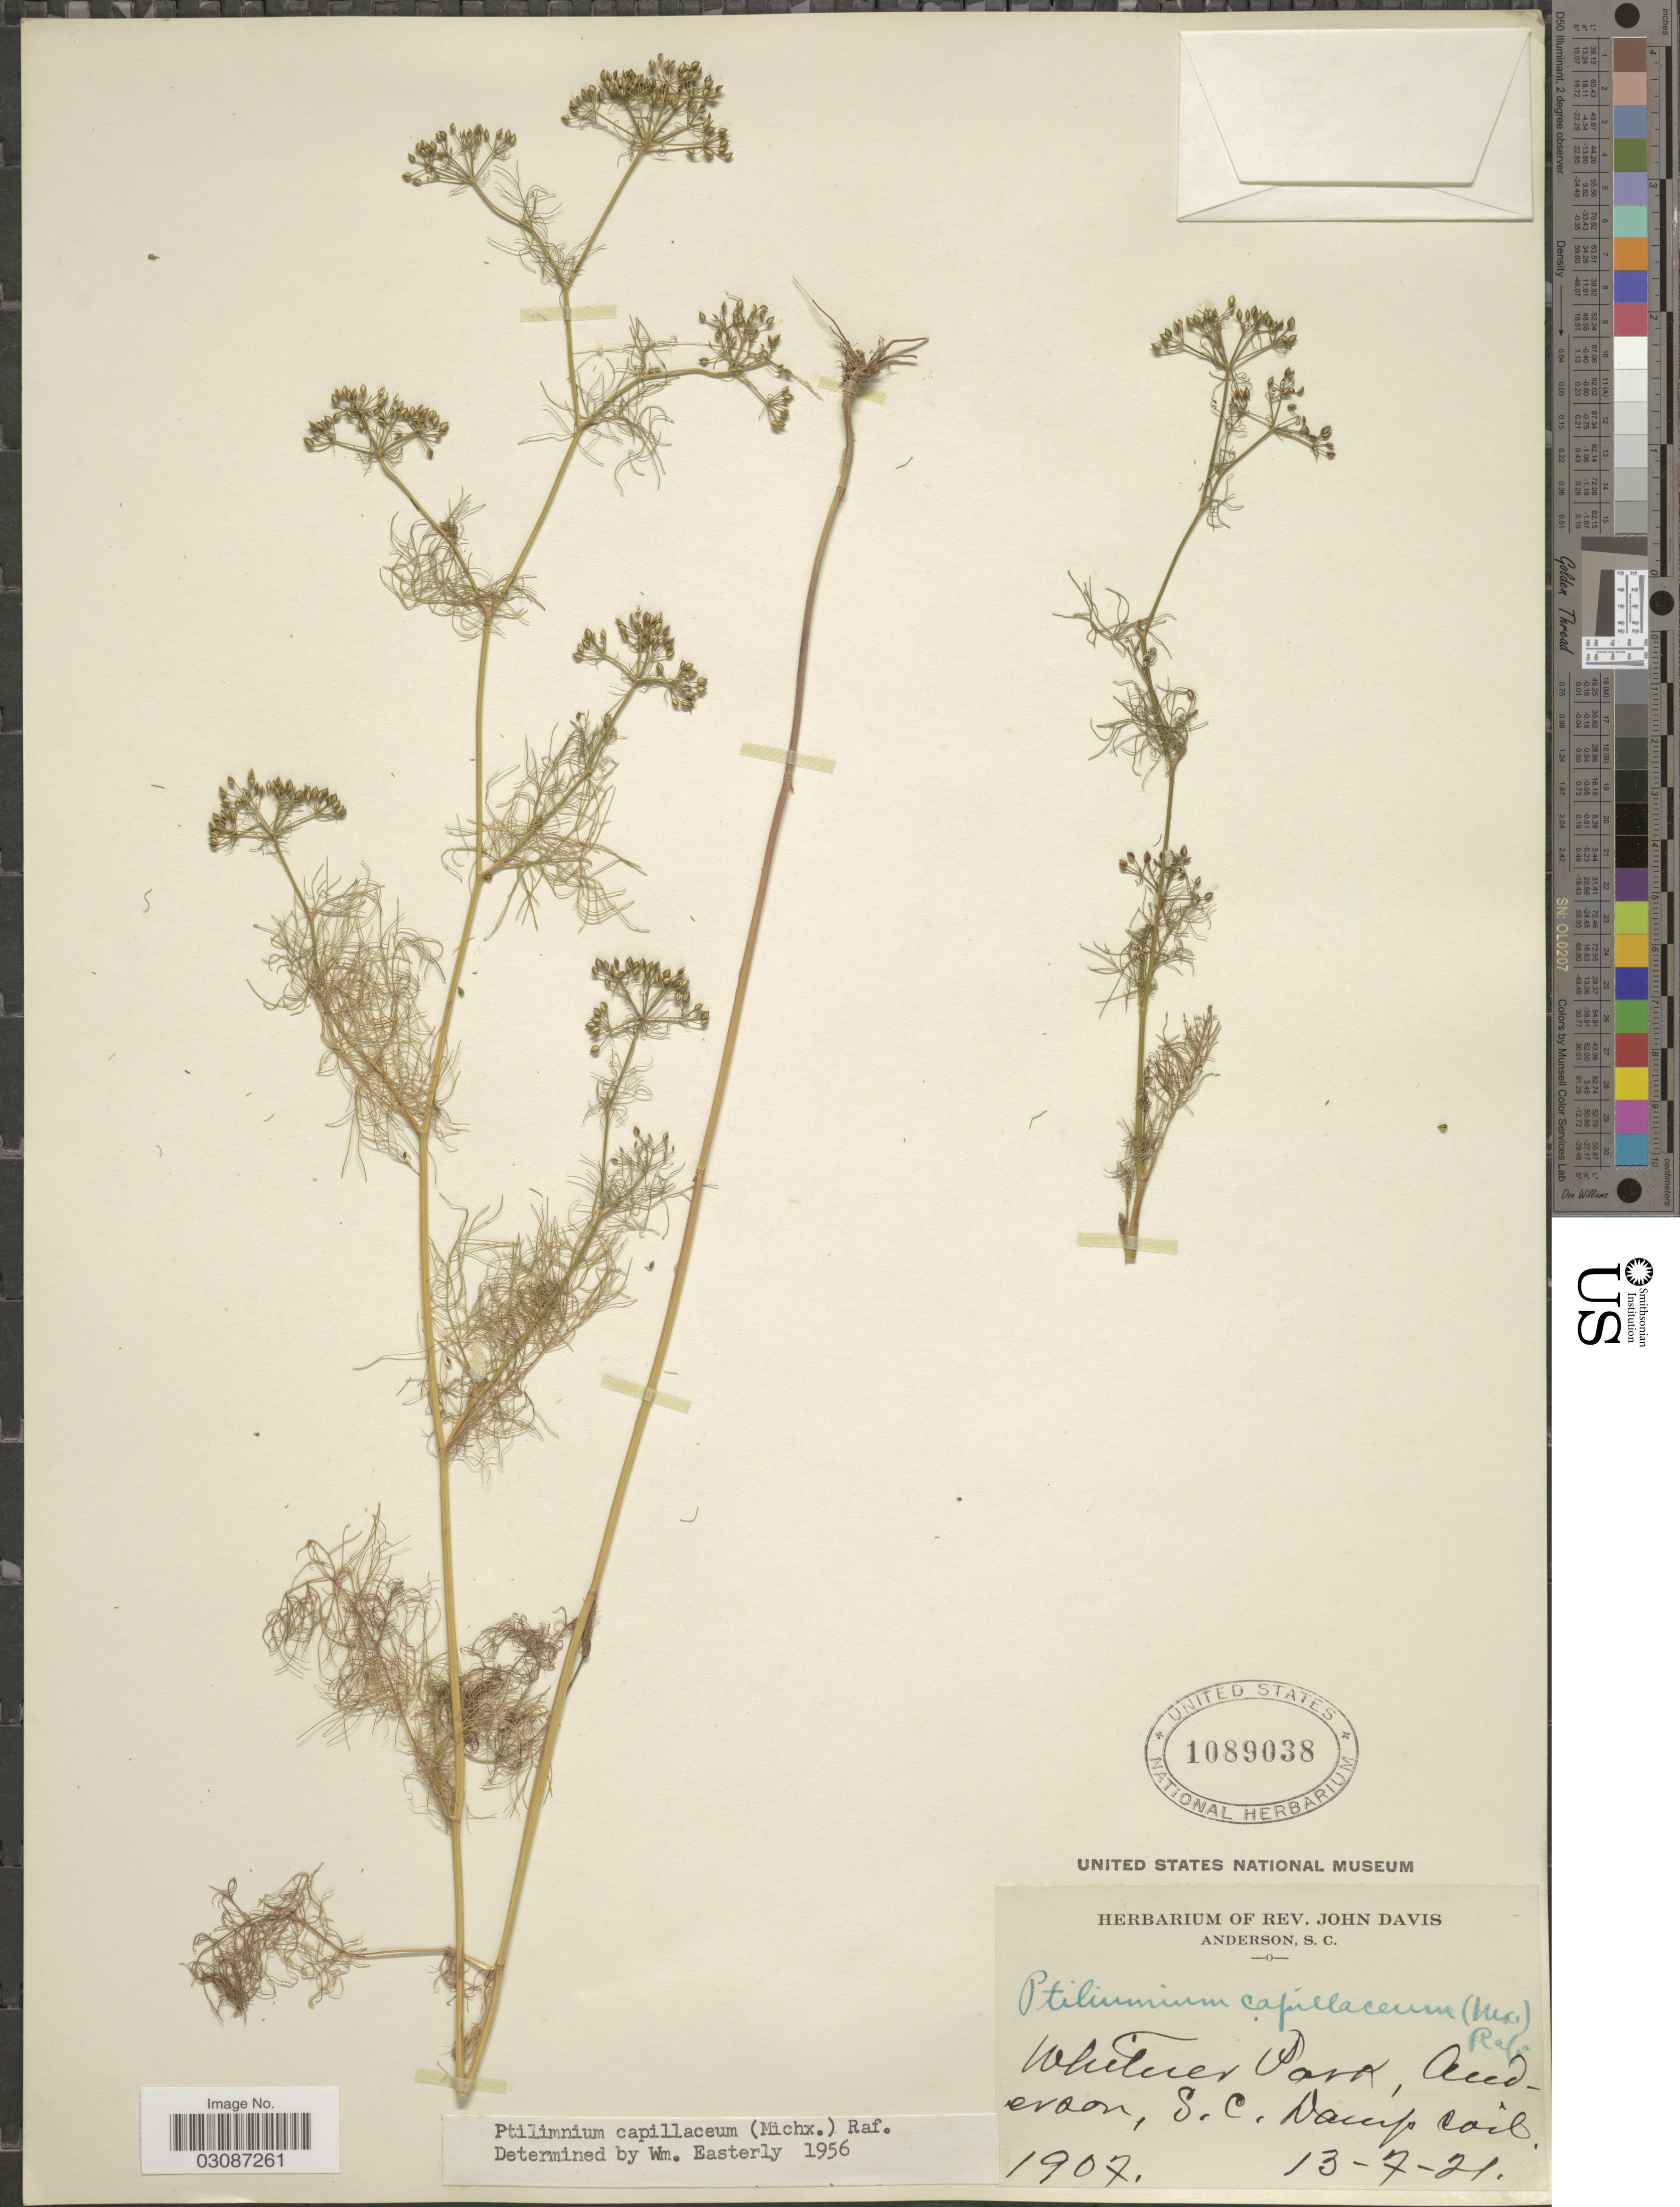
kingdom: Plantae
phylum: Tracheophyta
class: Magnoliopsida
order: Apiales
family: Apiaceae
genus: Ptilimnium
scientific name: Ptilimnium capillaceum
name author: (Michx.) Raf.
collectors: ex herb. Rev. John Davis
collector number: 1907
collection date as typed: Transcribed d/m/y: 13/7/21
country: United States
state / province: South Carolina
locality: Whitner Park, Anderson.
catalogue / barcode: US 1089038